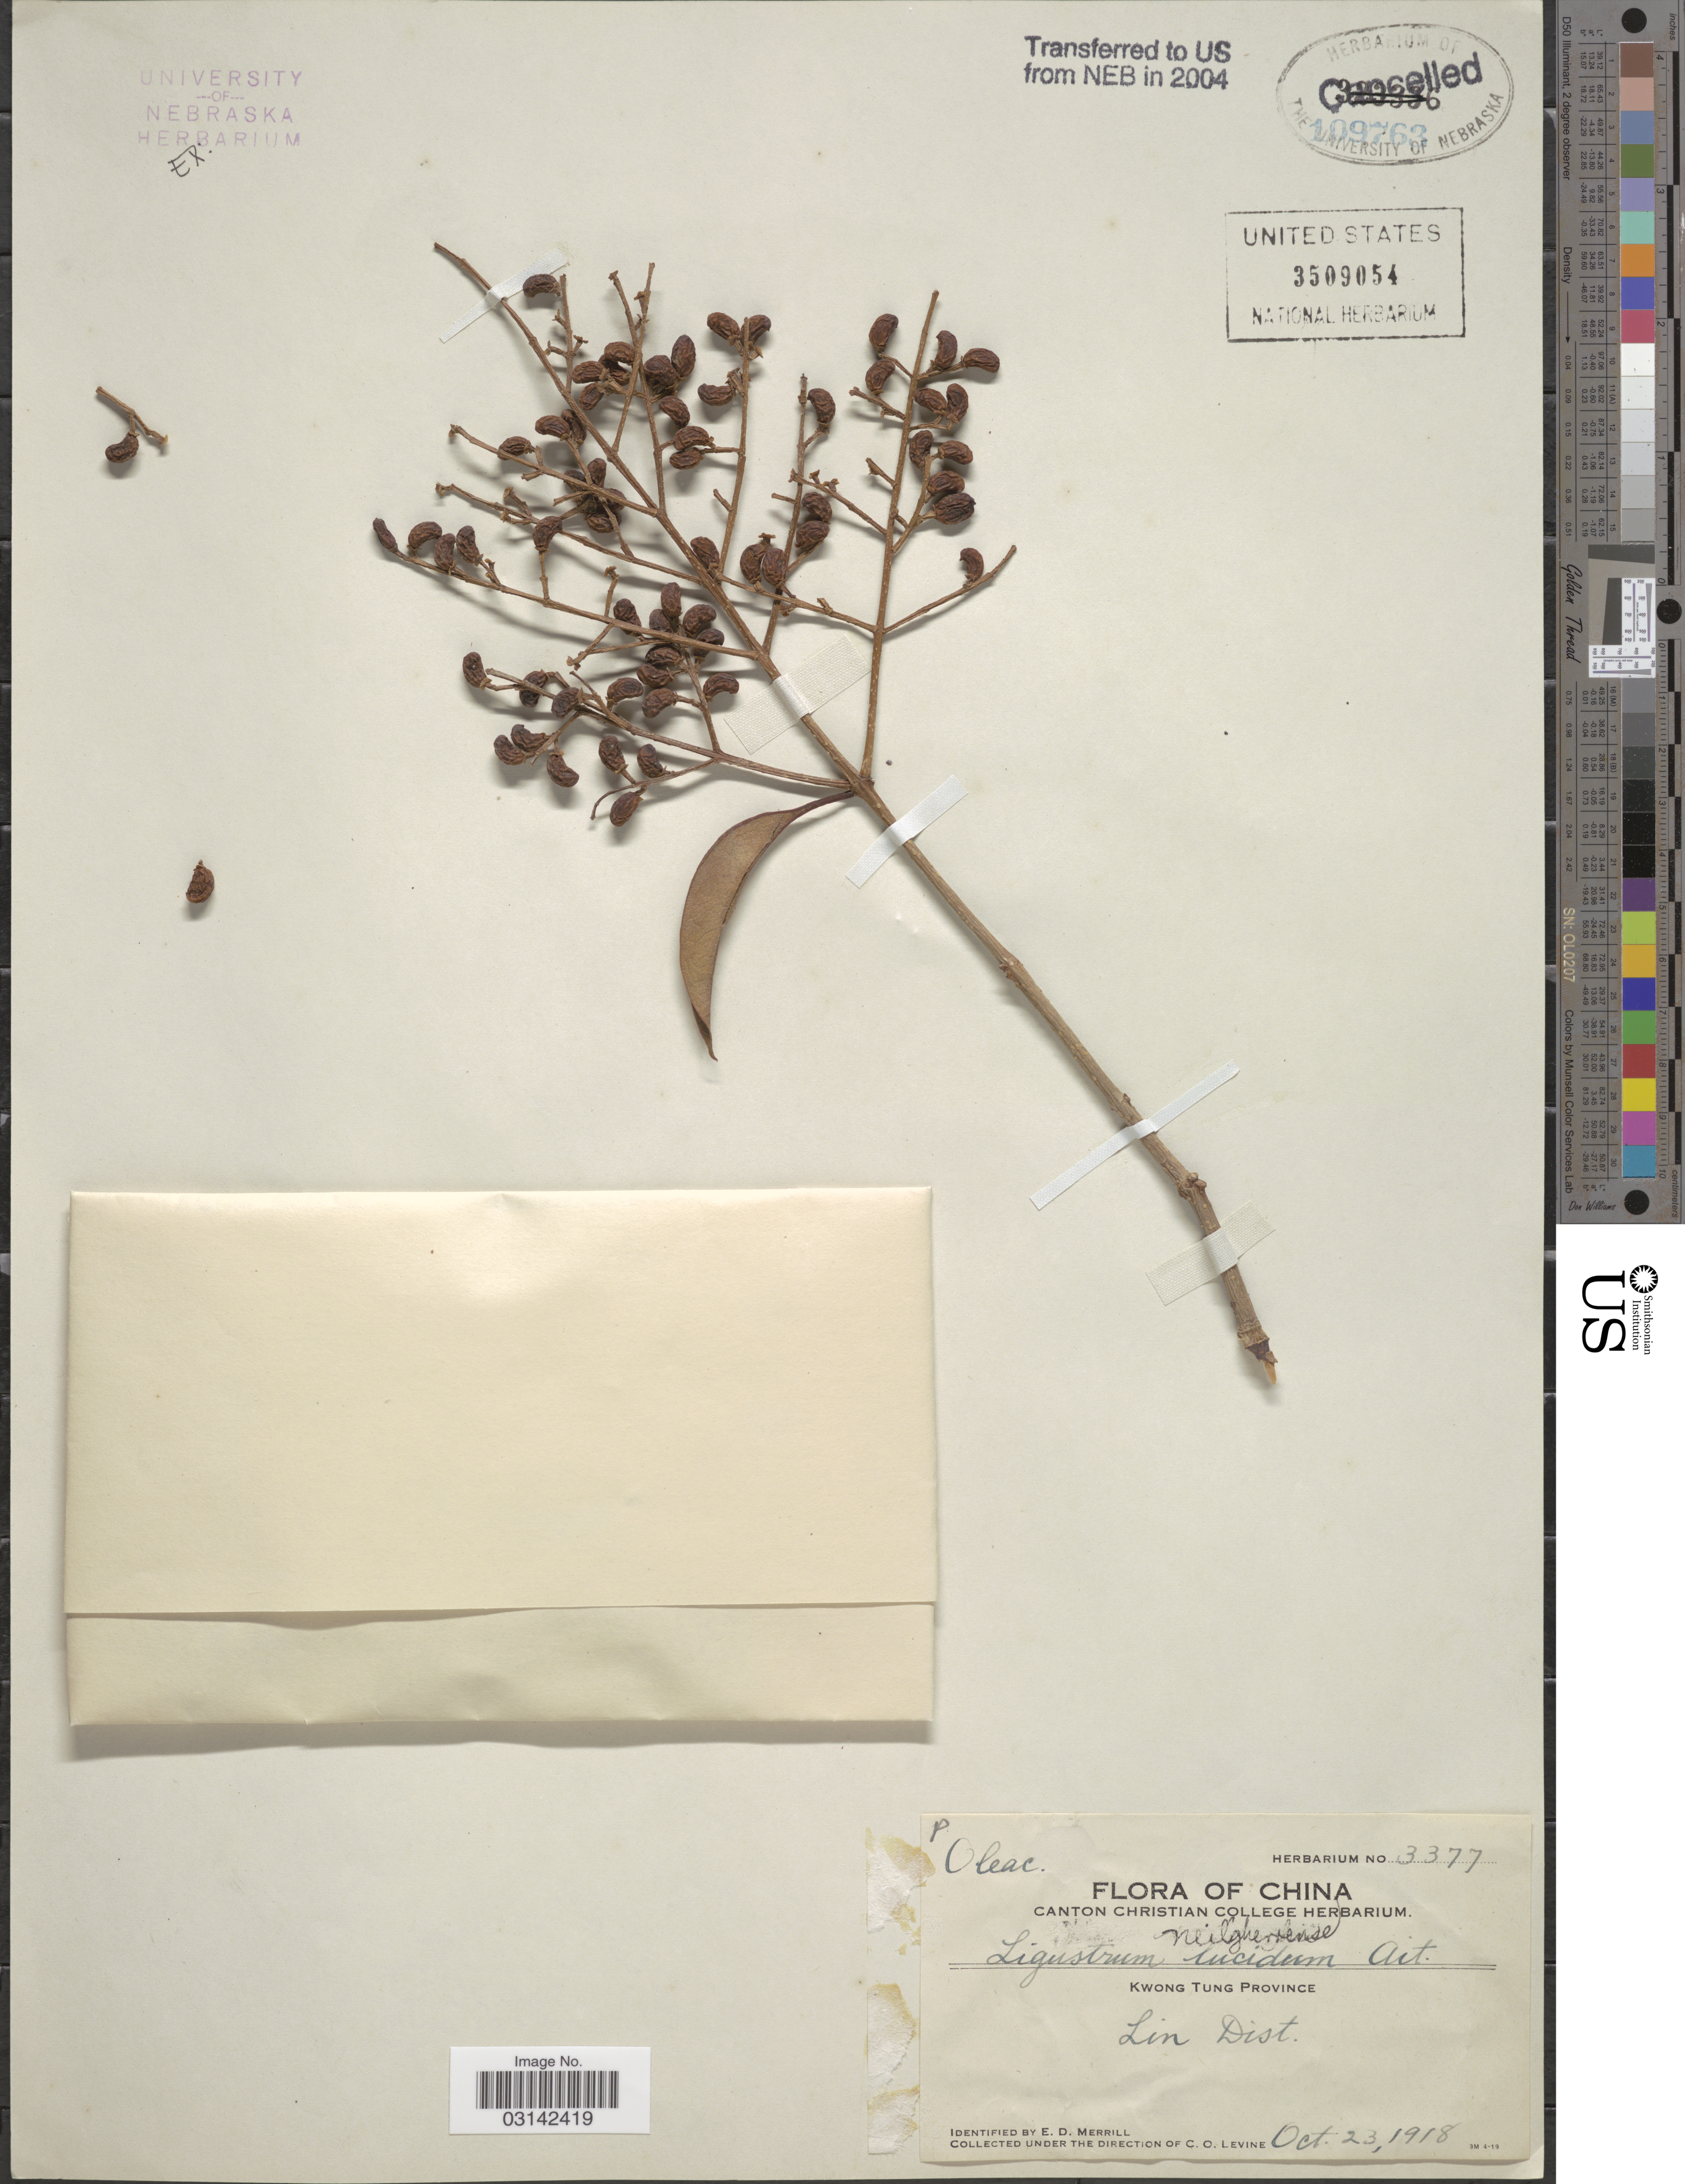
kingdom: Plantae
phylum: Tracheophyta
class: Magnoliopsida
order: Lamiales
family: Oleaceae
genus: Ligustrum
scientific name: Ligustrum lucidum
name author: W.T. Aiton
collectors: C. O. Levine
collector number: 3377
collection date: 1918-10-23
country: China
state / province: Guangdong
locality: Kwong Tung Province, Lin Dist.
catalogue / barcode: US 3509054